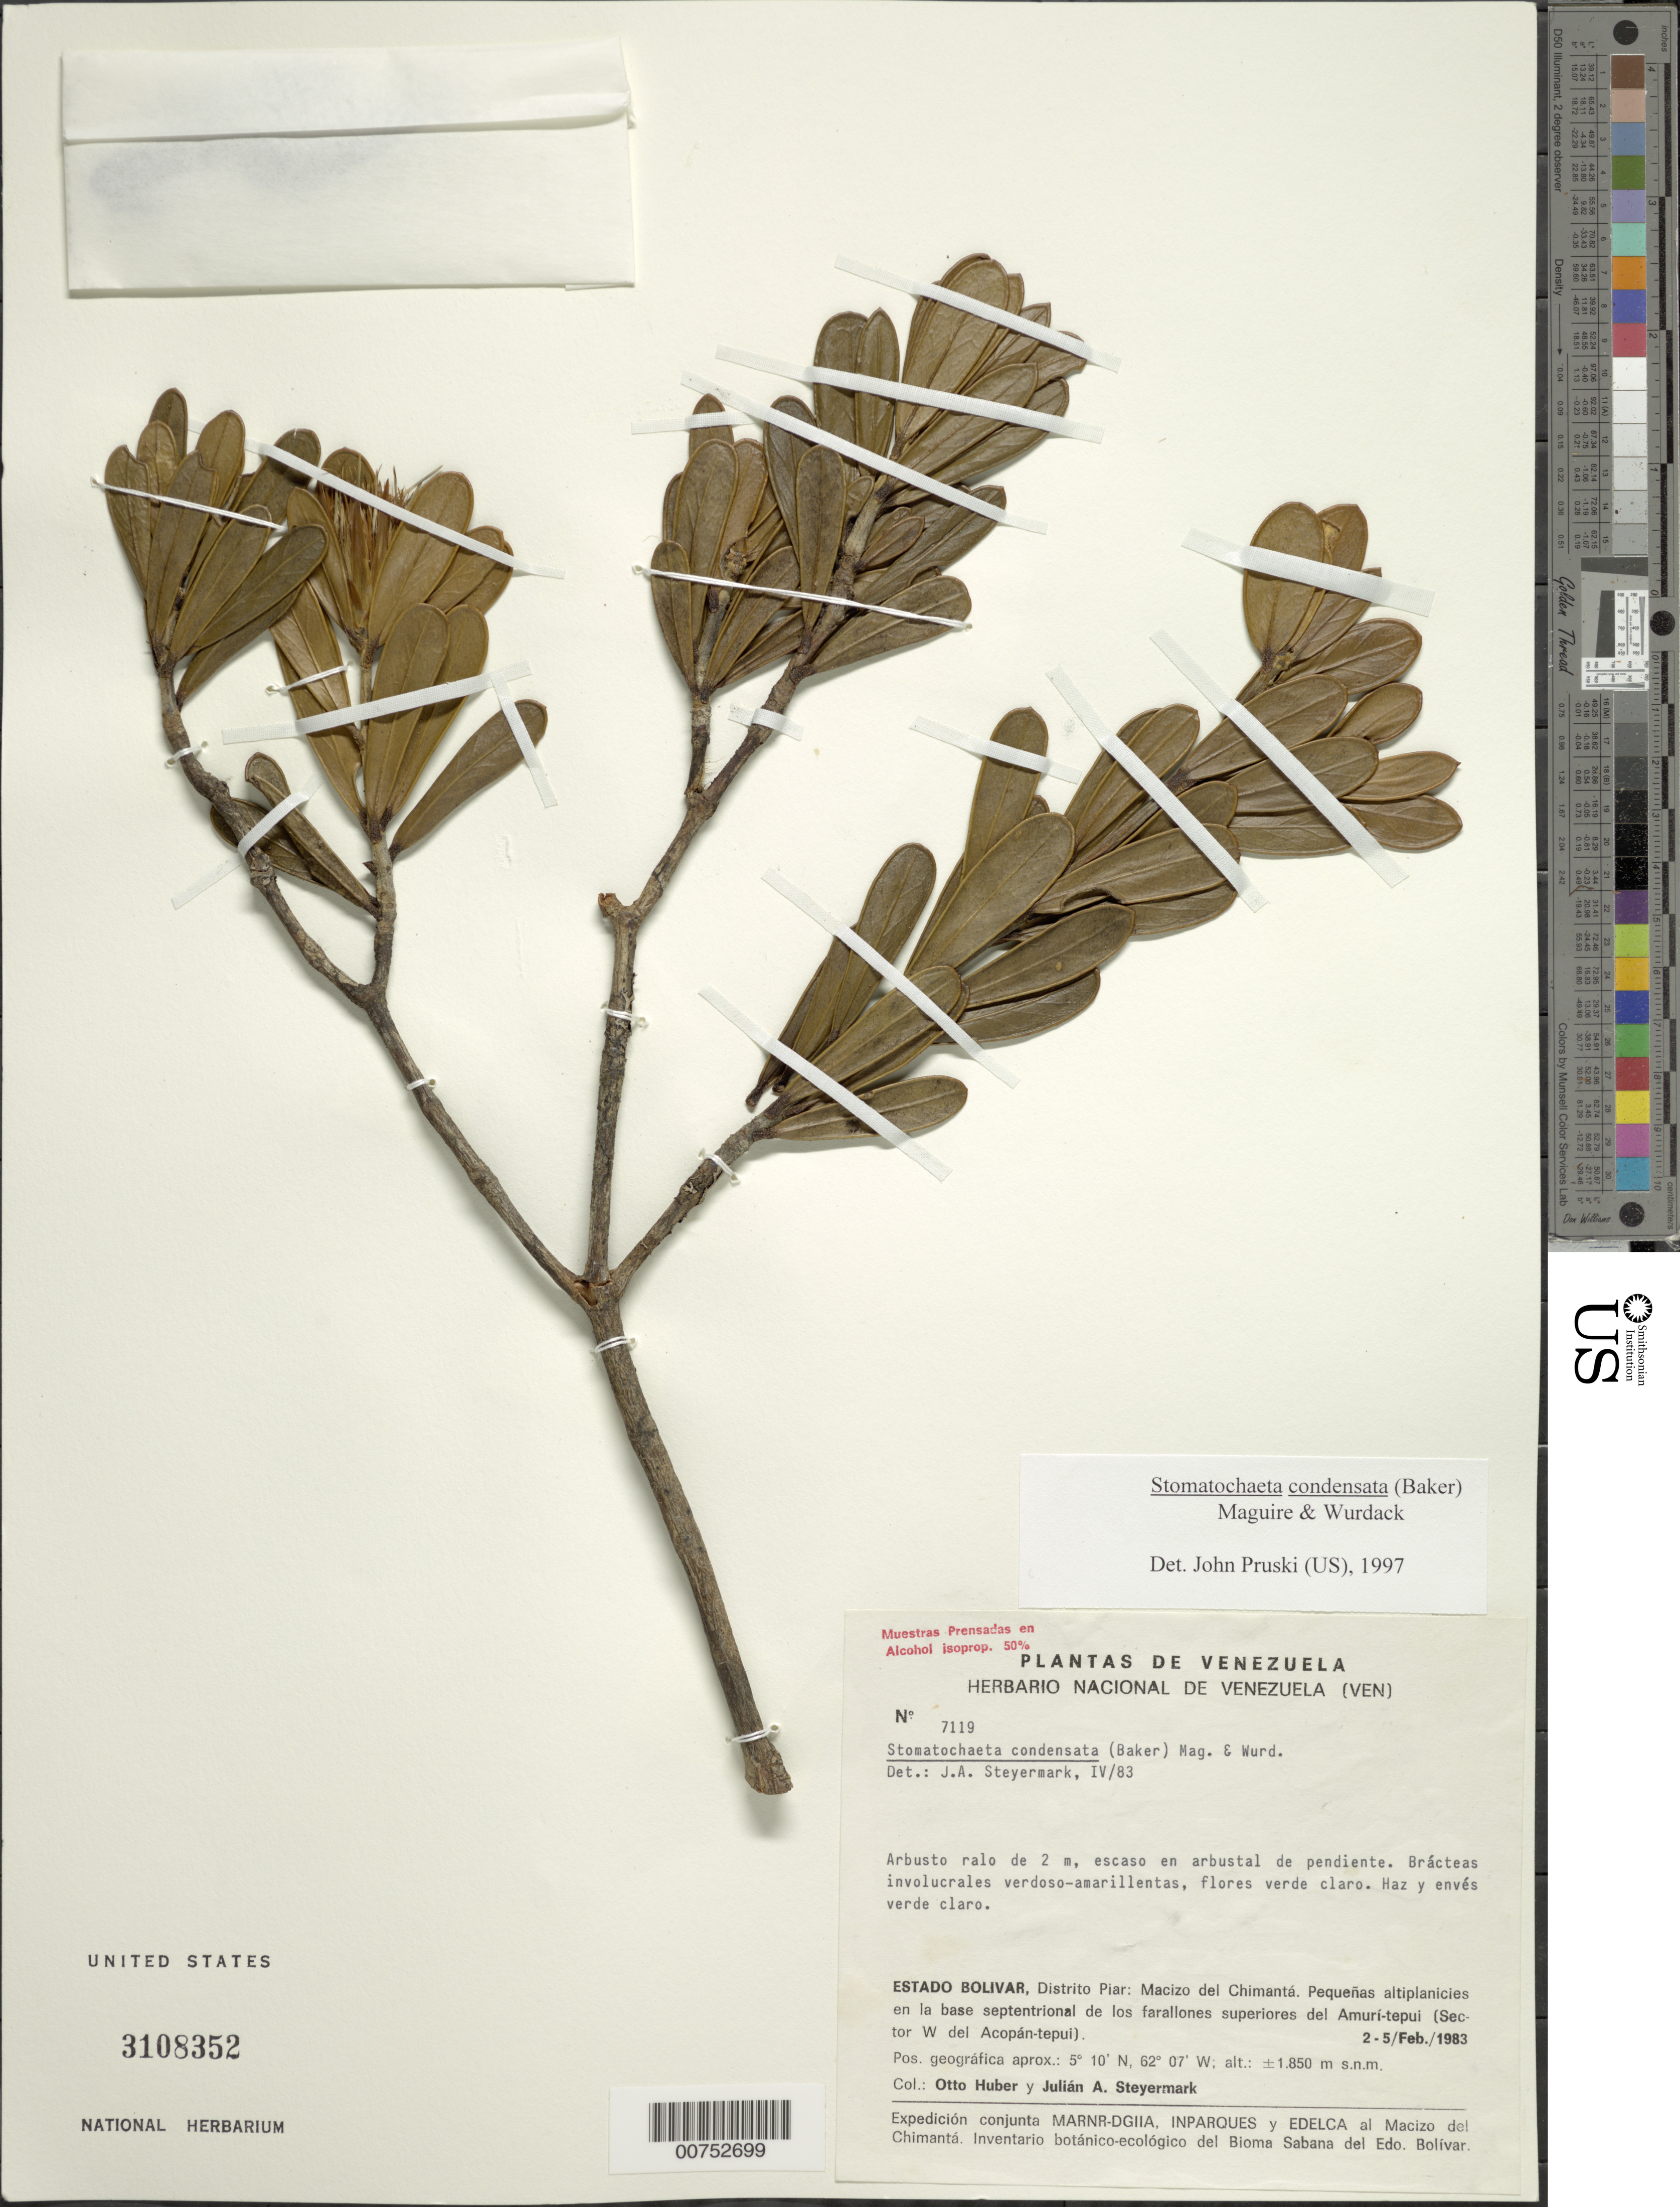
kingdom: Plantae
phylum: Tracheophyta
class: Magnoliopsida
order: Asterales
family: Asteraceae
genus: Stomatochaeta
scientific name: Stomatochaeta condensata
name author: (Baker) Maguire & Wurdack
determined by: Pruski, J. F.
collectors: O. Huber & J. Steyermark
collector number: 7119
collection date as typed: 2-Feb-83 to 5-Feb-83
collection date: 1983-02-02/1983-02-05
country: Venezuela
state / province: Bolívar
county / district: Piar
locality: Macizo del Chimantá, los farallones superíores del Amurí-tepuí (sect. W Acopán-tepuí)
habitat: Arbustal del pediente. Pequeñas altiplanicies en la base del tepui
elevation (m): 1850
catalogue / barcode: US 3108352